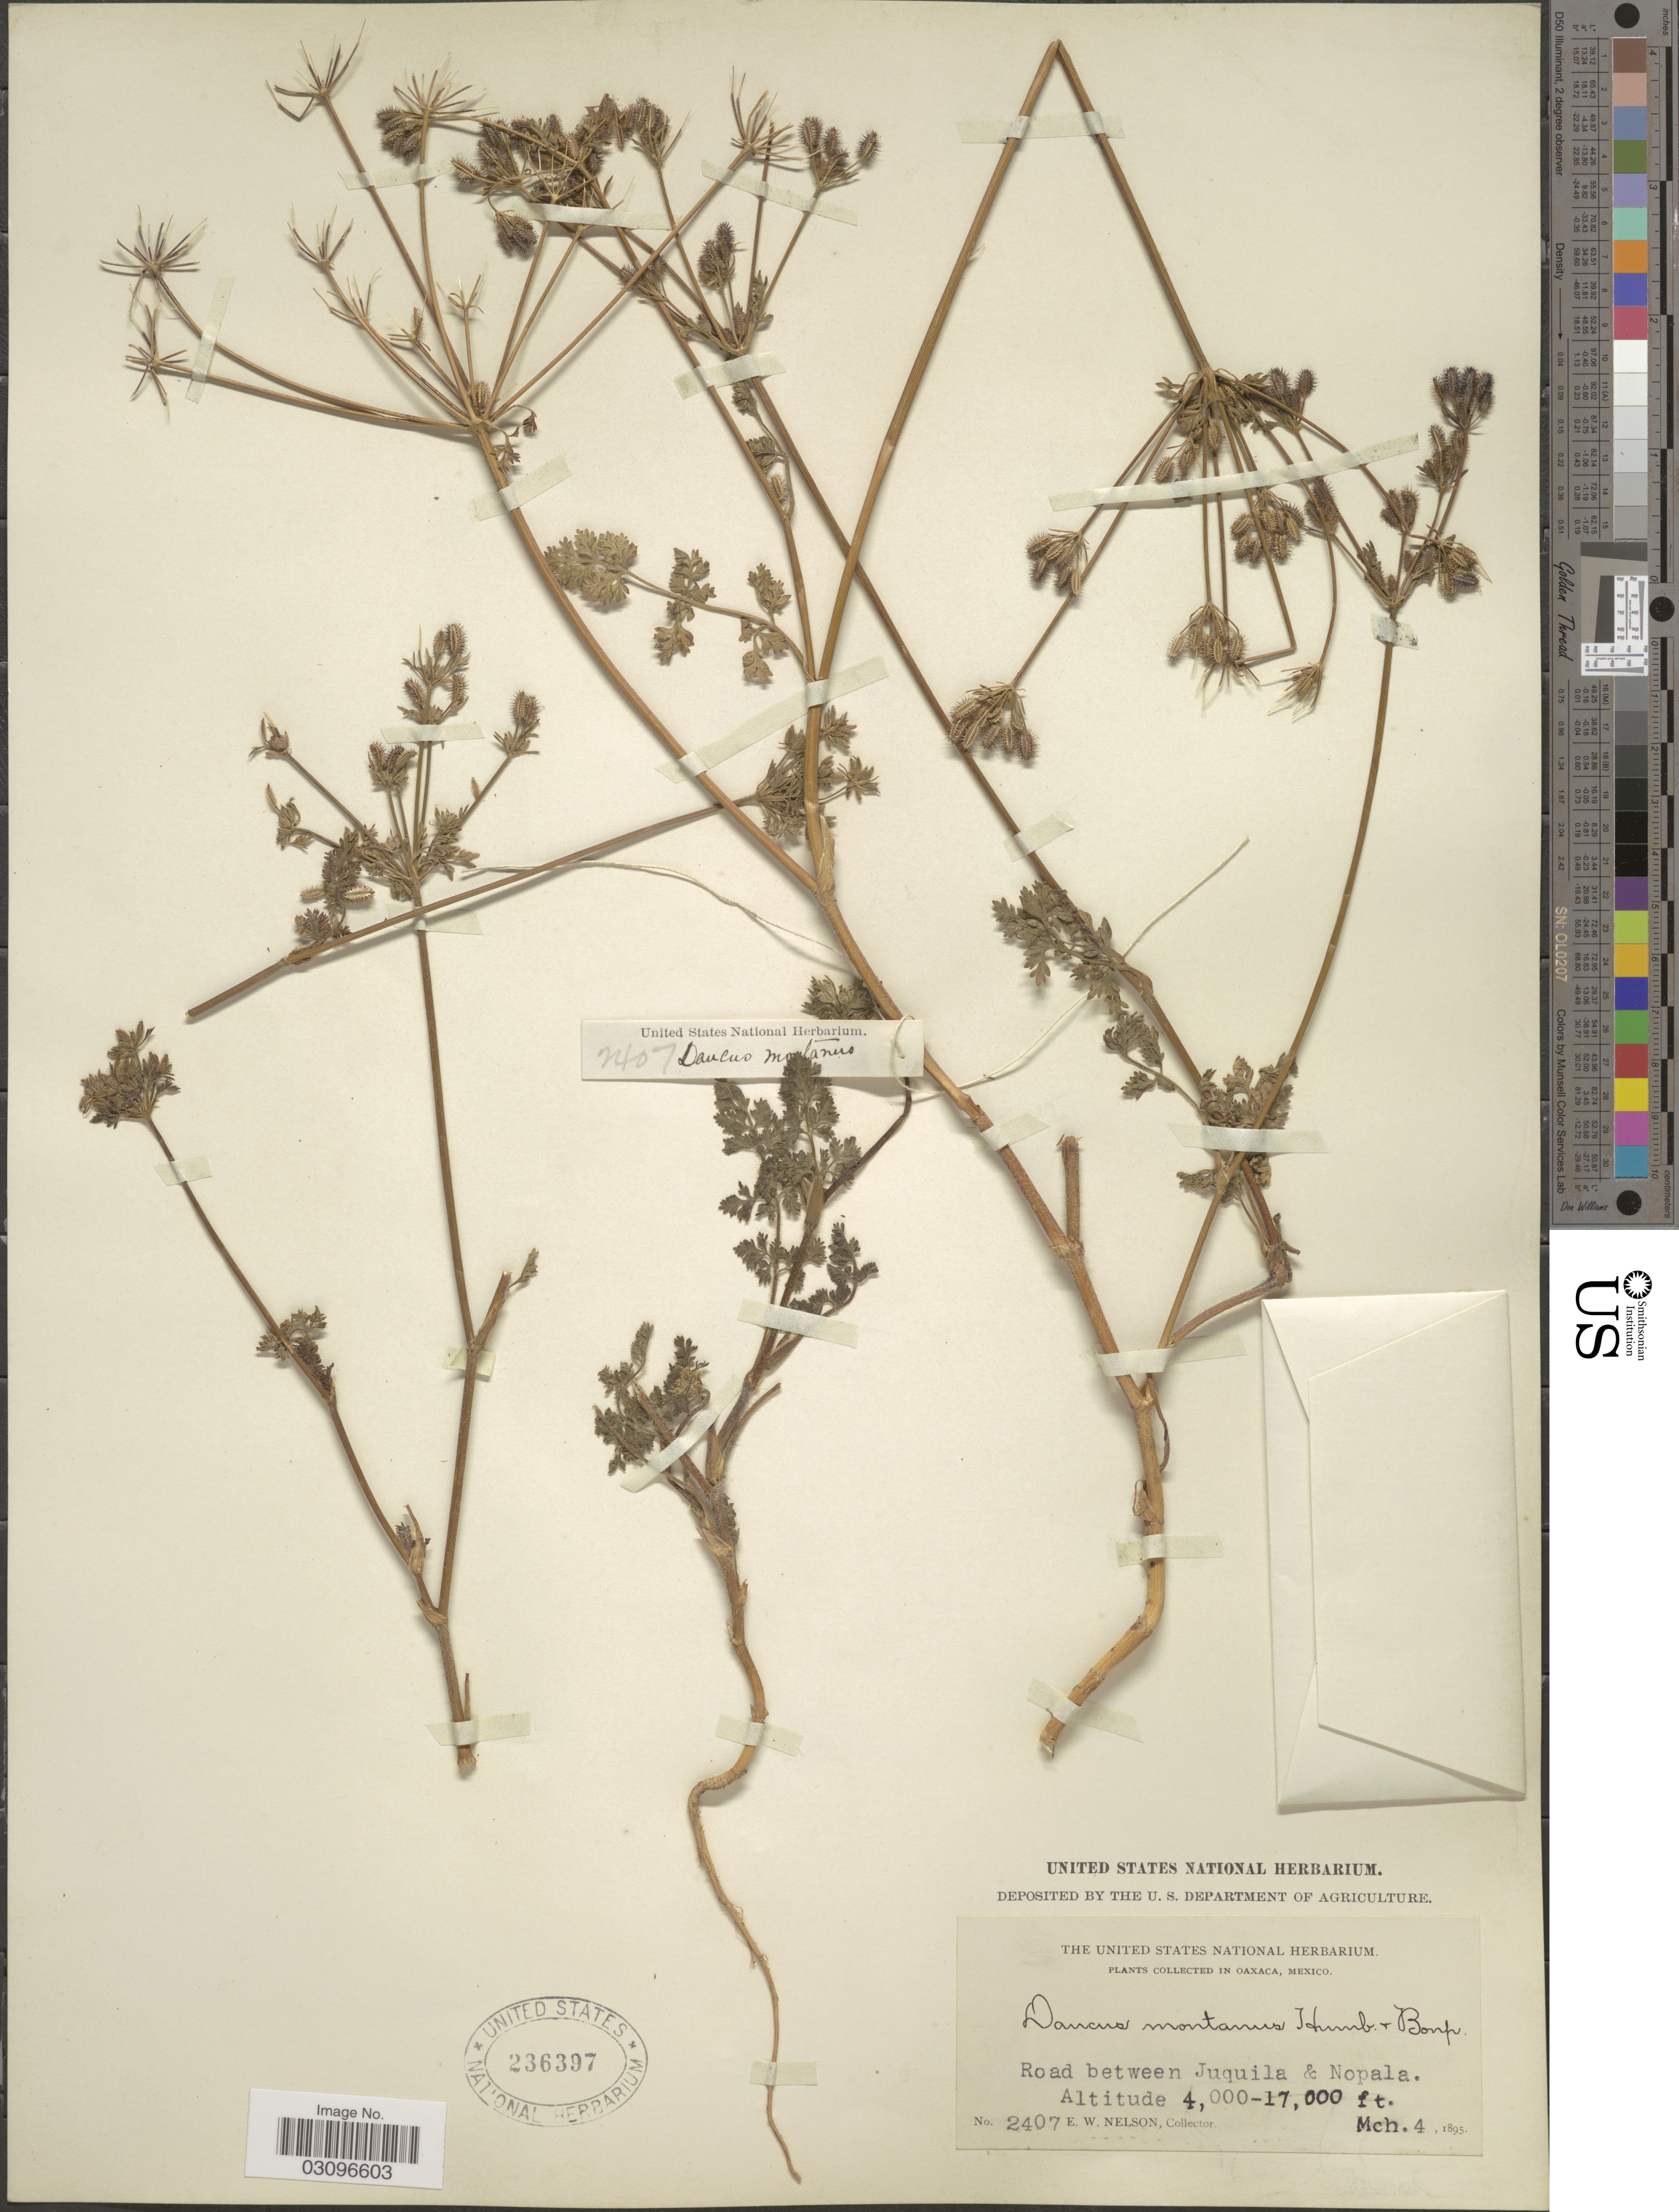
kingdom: Plantae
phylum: Tracheophyta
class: Magnoliopsida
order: Apiales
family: Apiaceae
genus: Daucus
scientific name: Daucus montanus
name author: Humb. & Bonpl. ex Spreng.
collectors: E. W. Nelson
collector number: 2407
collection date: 1895-03-04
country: Mexico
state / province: Oaxaca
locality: Road between Juquila & Nopala.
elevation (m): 1219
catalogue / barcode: US 236397